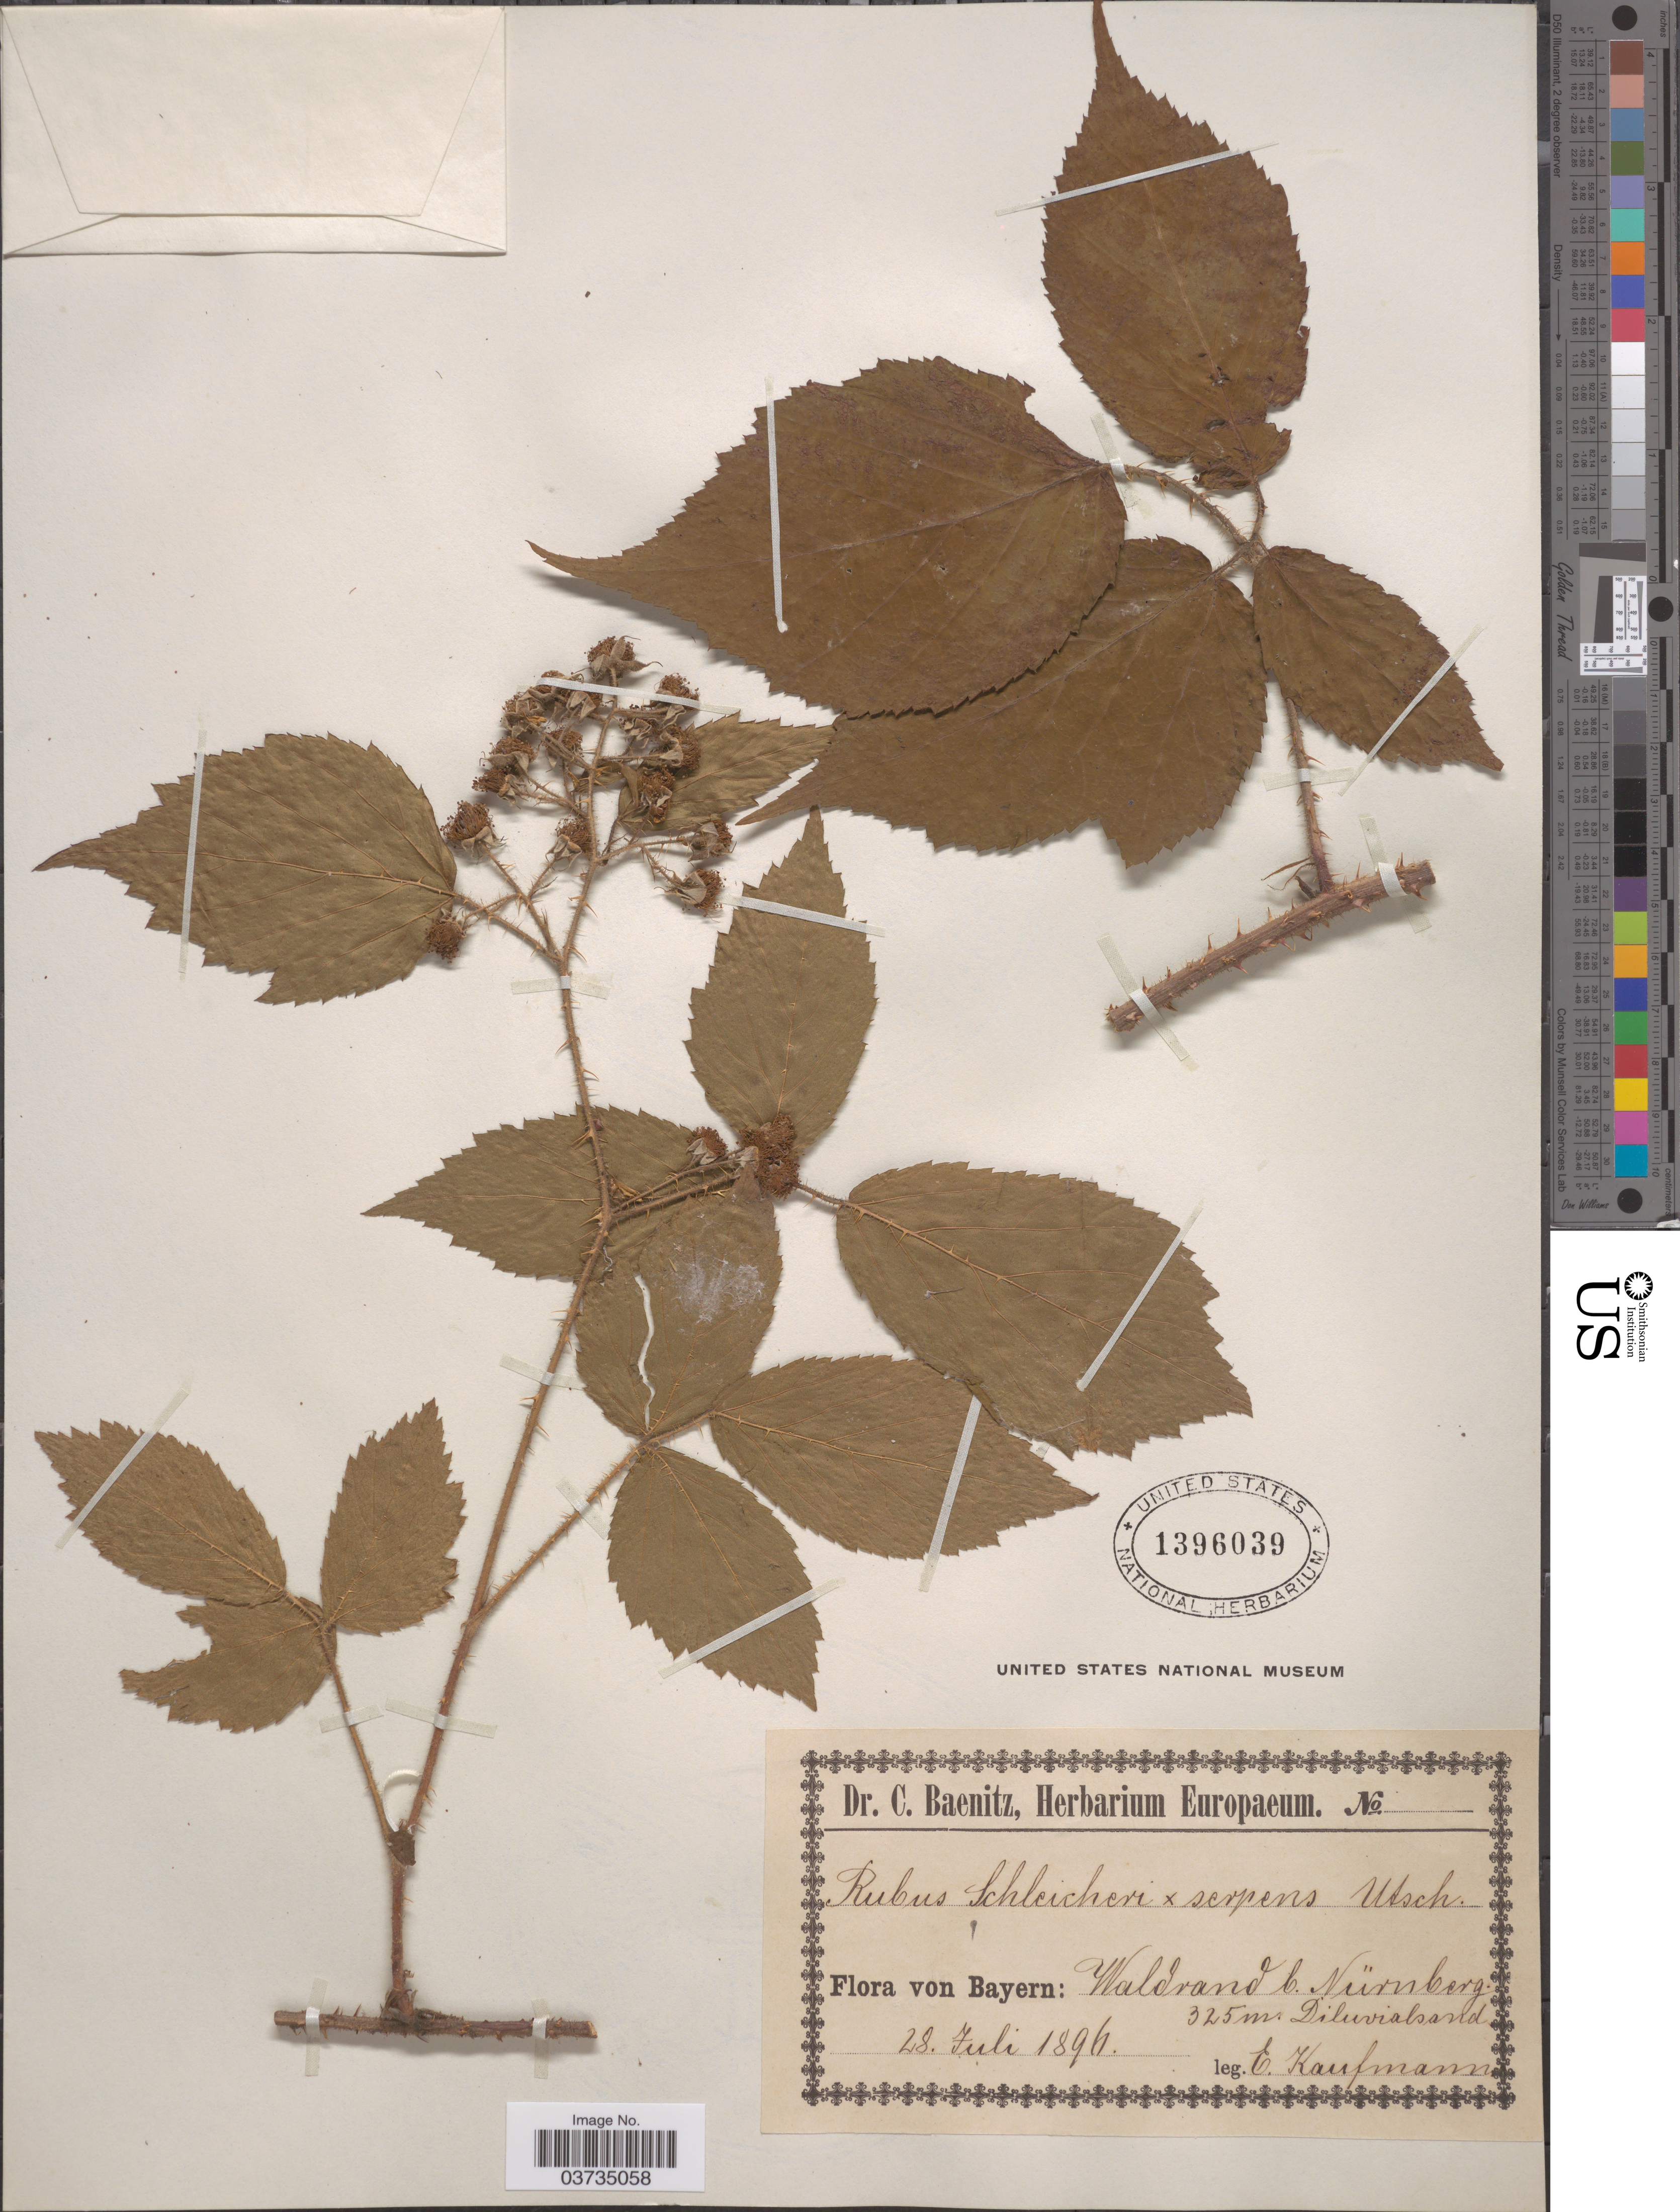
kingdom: Plantae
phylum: Tracheophyta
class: Magnoliopsida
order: Rosales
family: Rosaceae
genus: Rubus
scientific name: Rubus schleicheri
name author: Weihe ex Tratt.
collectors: E. Kaufmann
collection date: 1896-07-28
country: Germany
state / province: Bayern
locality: Waldrand b. Nürnberg.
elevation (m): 325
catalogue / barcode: US 1396039